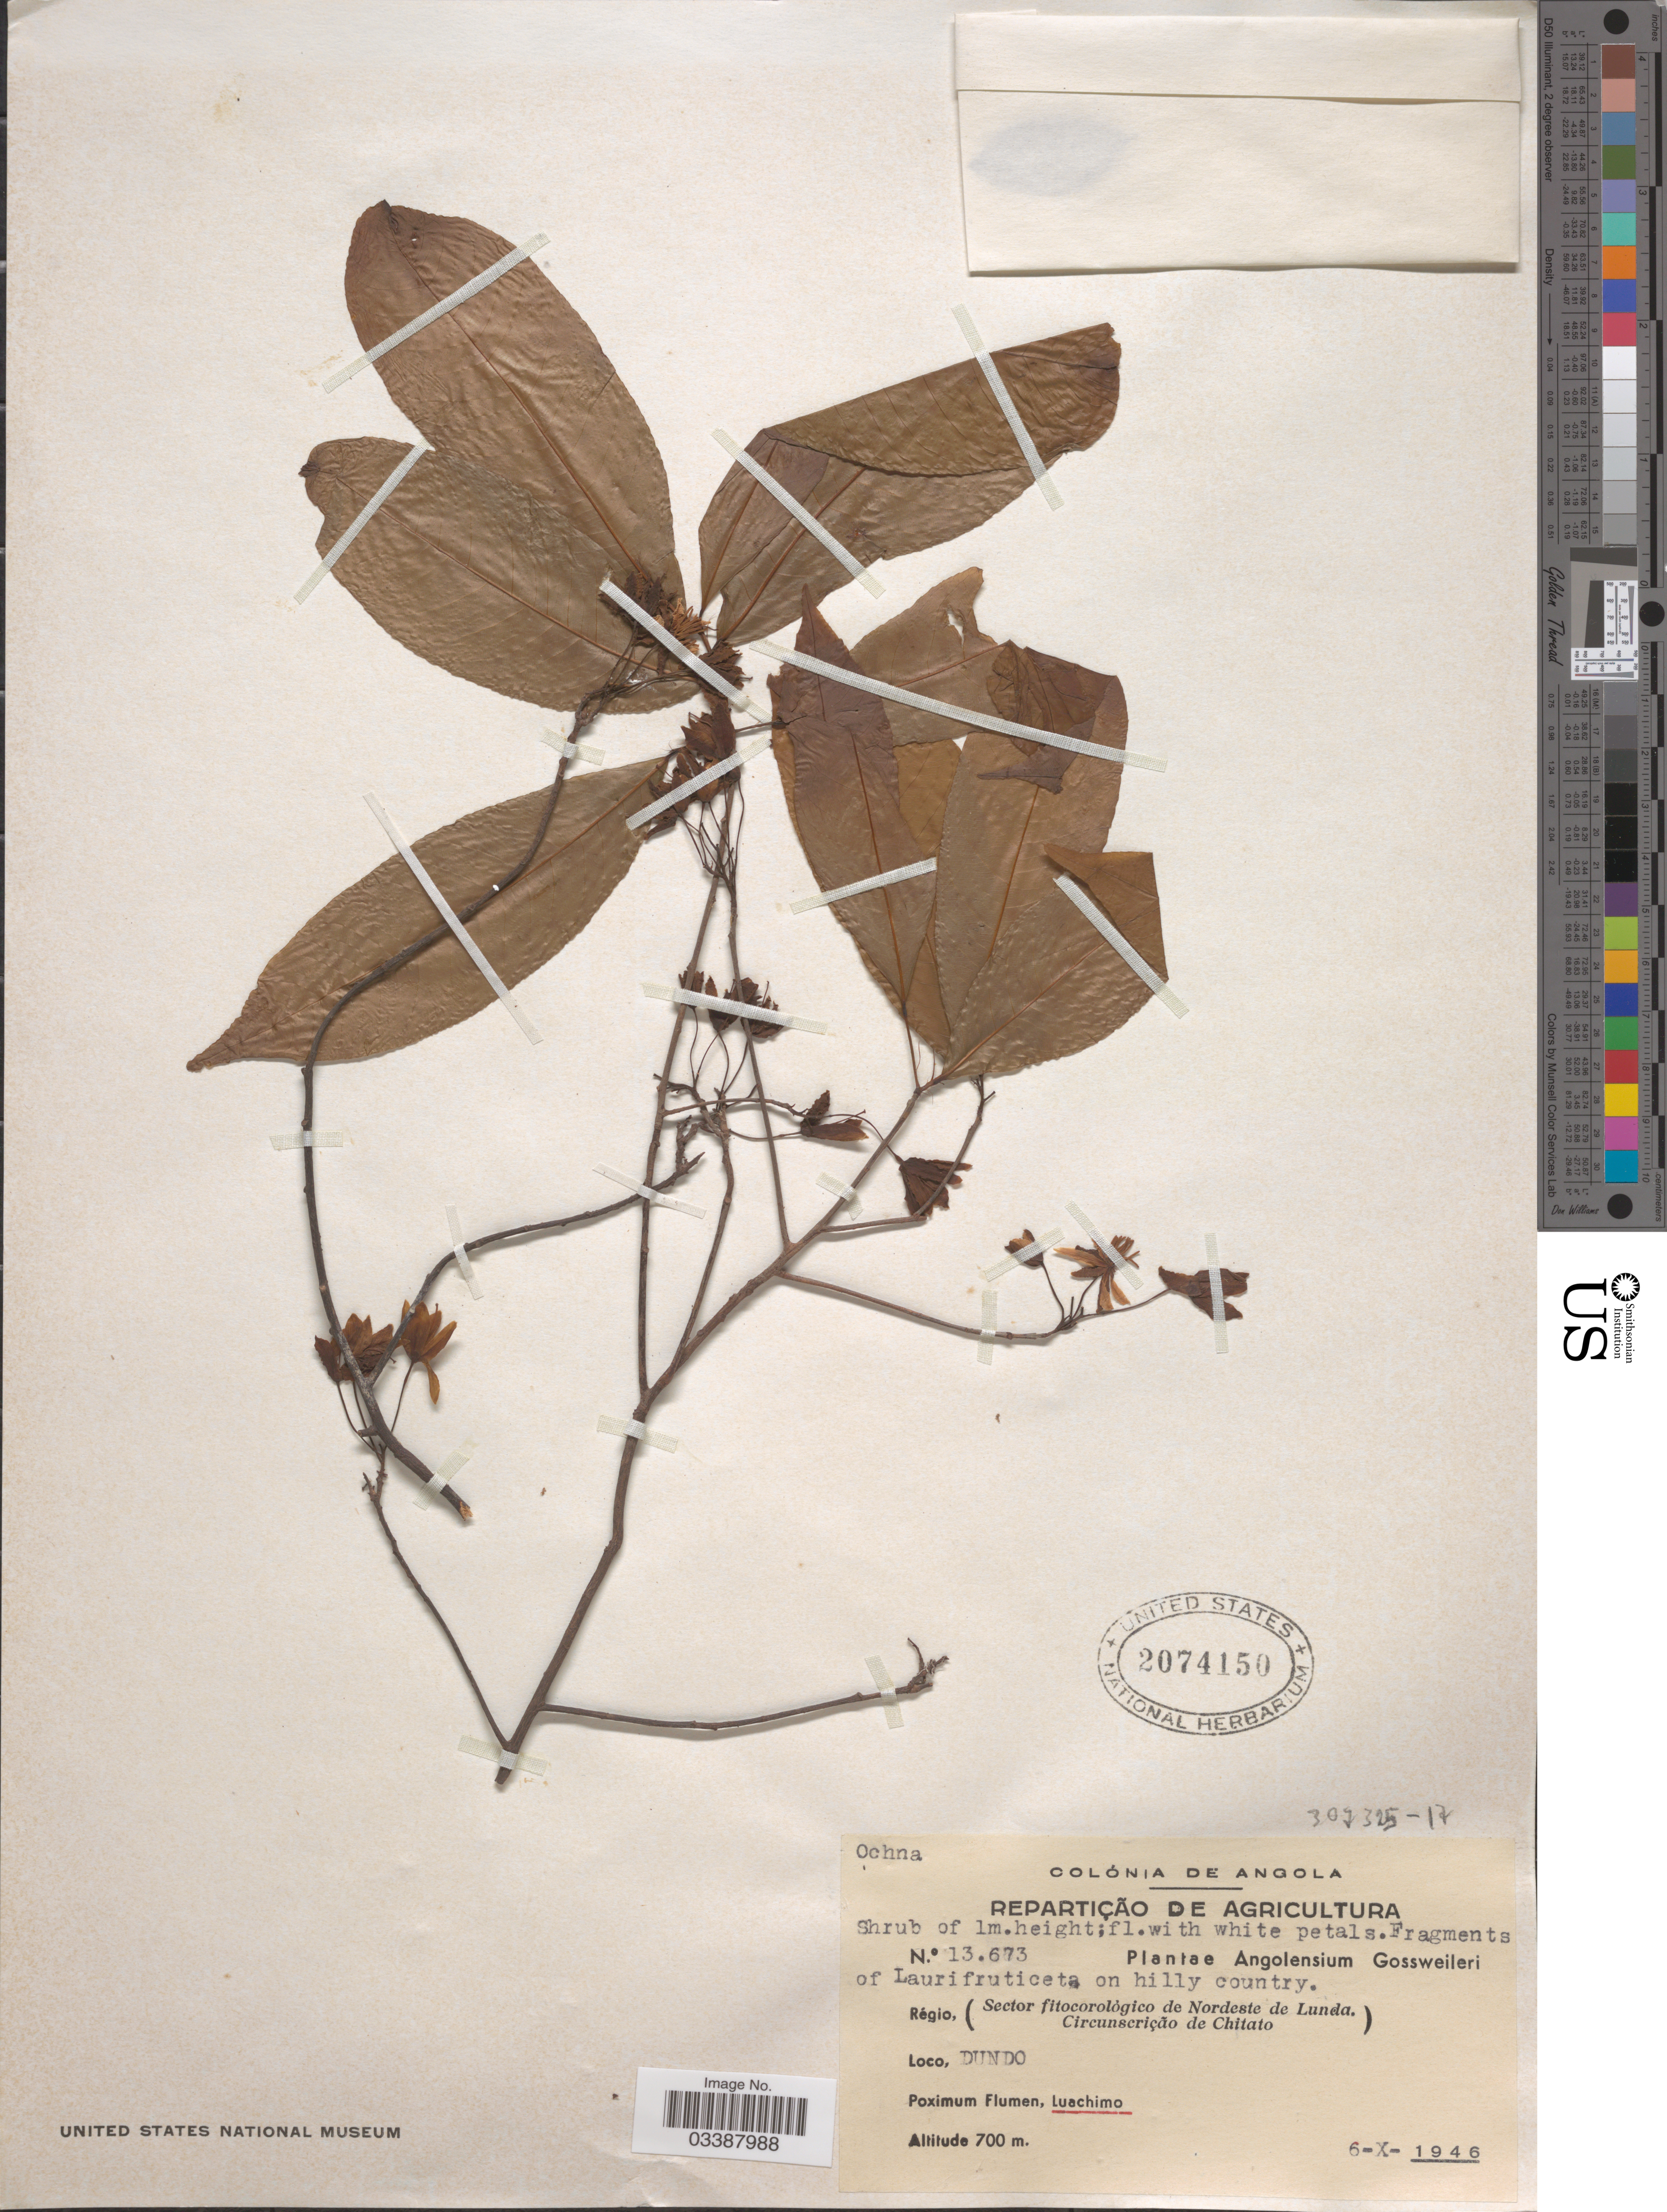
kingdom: Plantae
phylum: Tracheophyta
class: Magnoliopsida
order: Malpighiales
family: Ochnaceae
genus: Ochna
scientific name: Ochna sp.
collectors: -. Gossweiler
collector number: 13673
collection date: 1946-10-06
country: Angola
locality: Angolensium. Régio, (Sector fitocorológico de Nordeste de Lunda. Circunscrição de Chitato). Poximum Flumen, Luachimo.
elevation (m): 700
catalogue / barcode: US 2074150